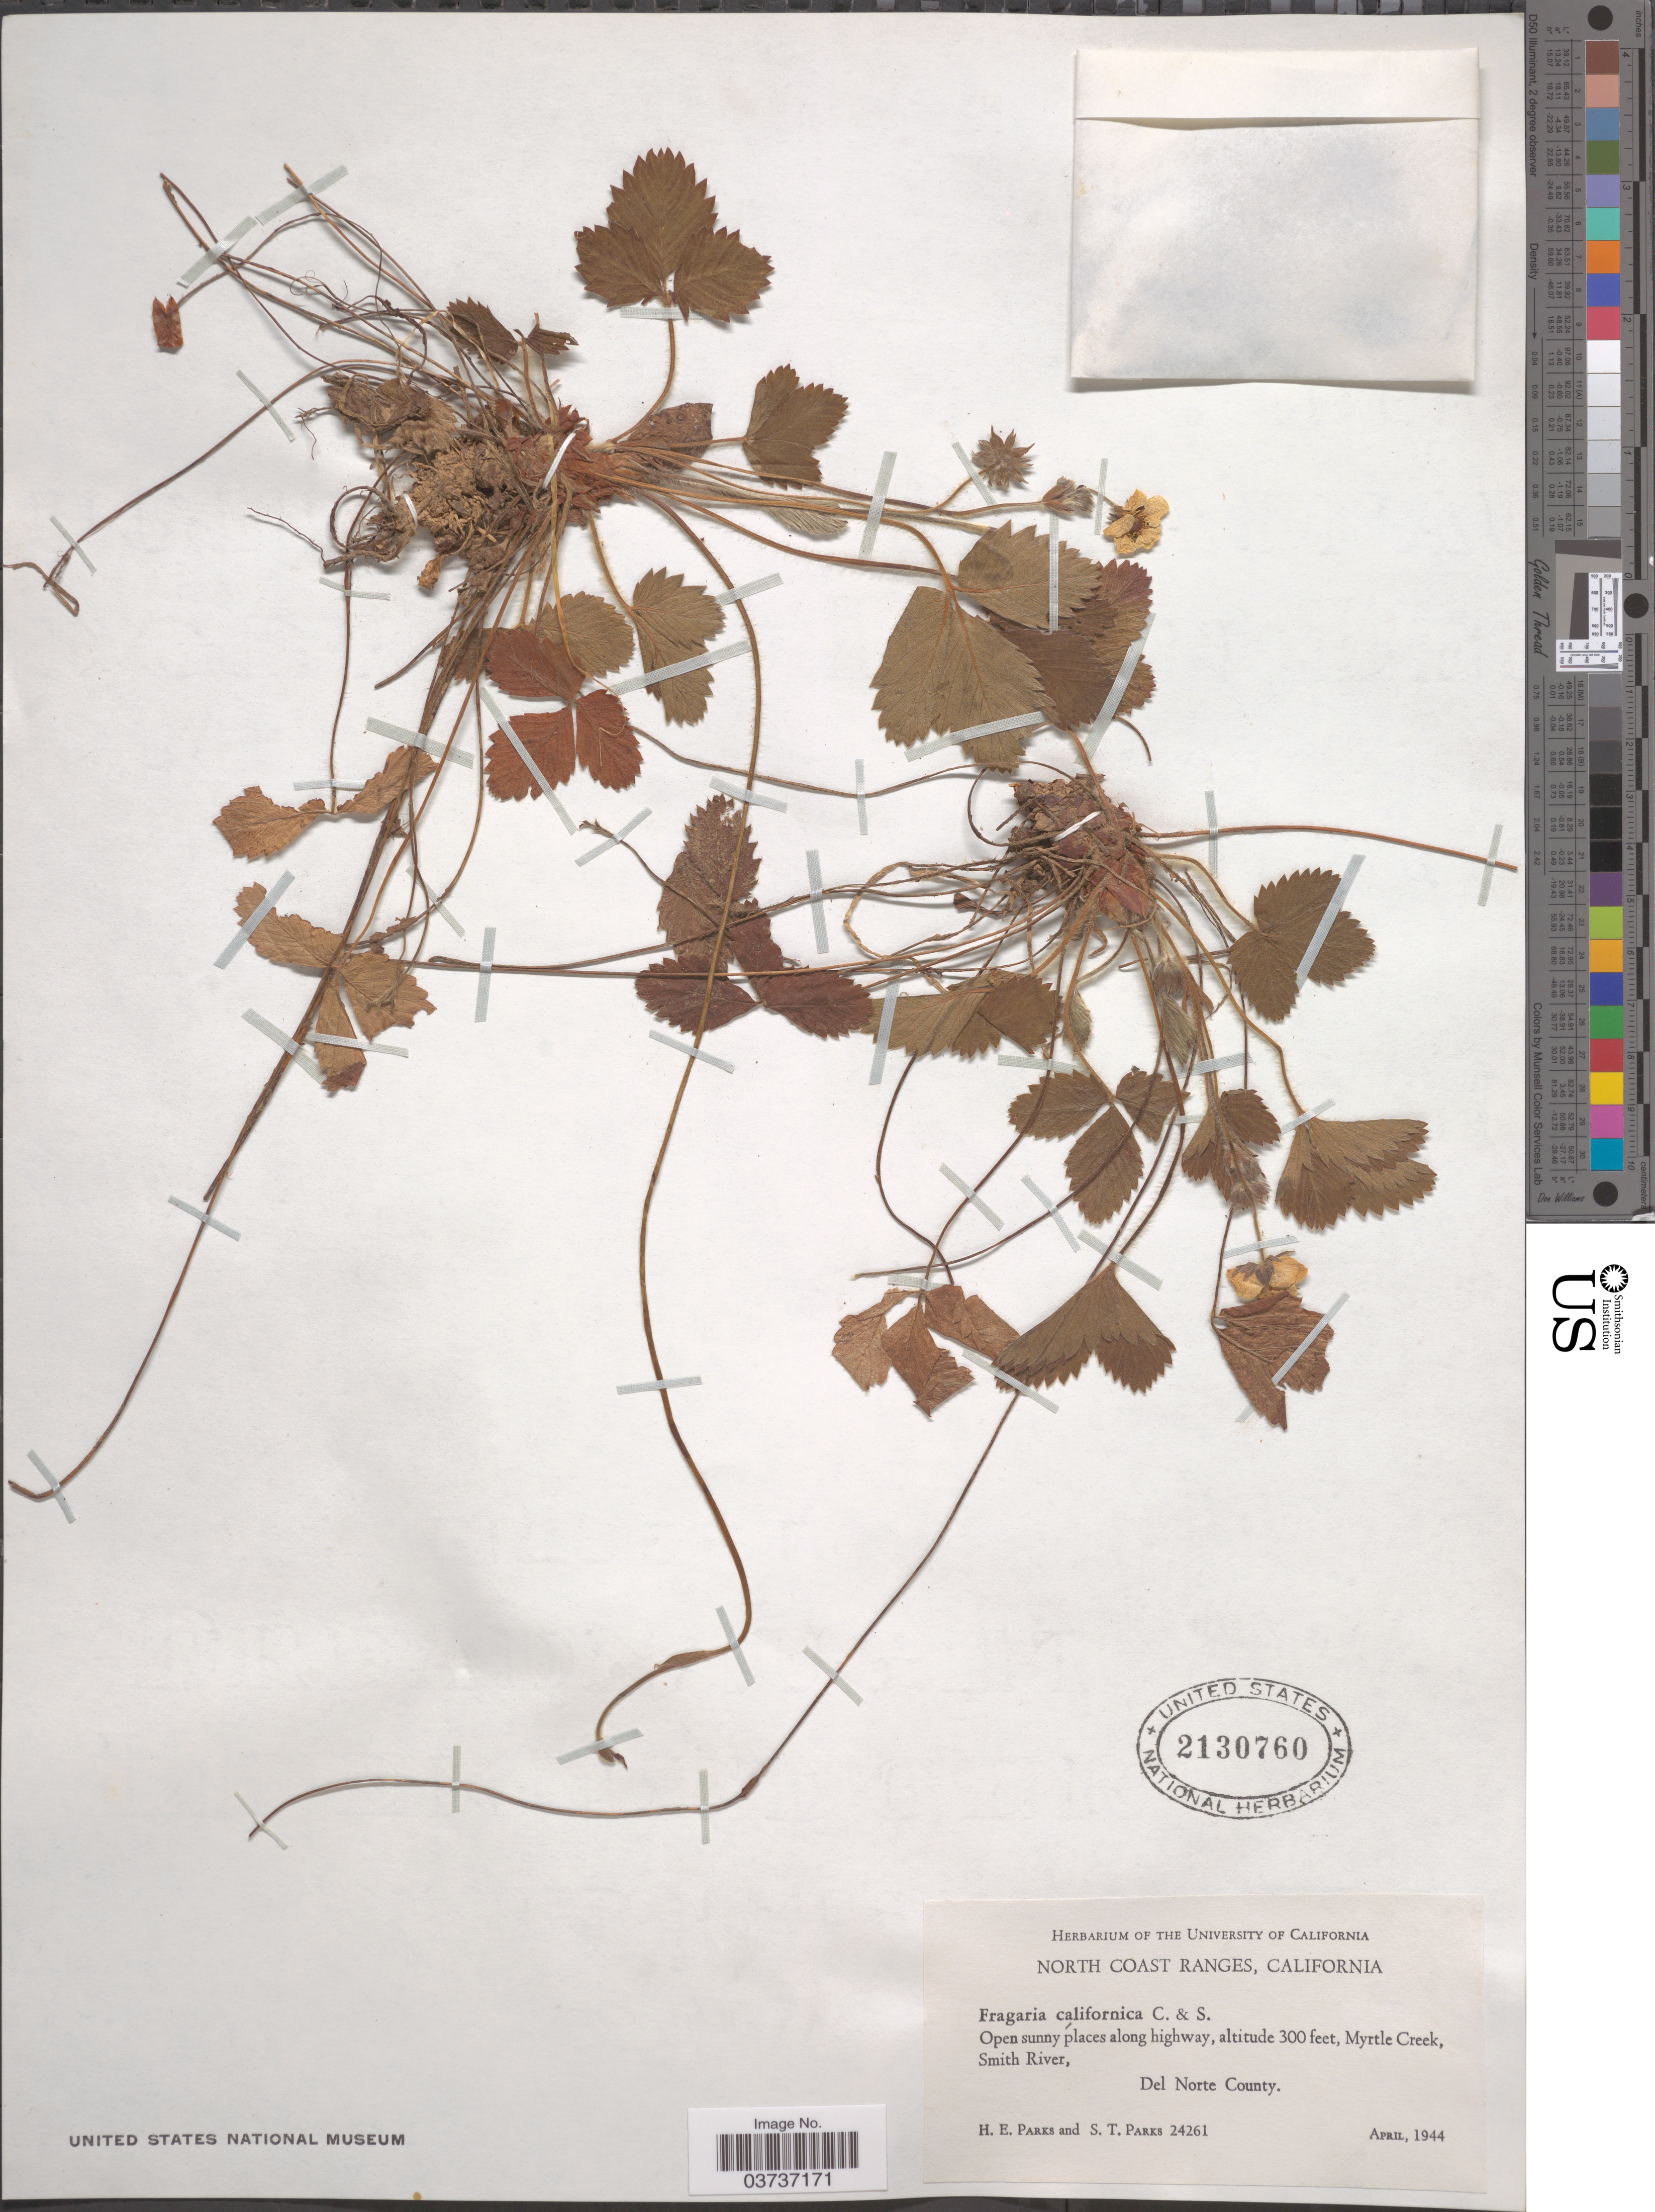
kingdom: Plantae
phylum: Tracheophyta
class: Magnoliopsida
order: Rosales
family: Rosaceae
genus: Fragaria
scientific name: Fragaria californica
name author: Cham. & Schltdl.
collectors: H. E. Parks & S. Parks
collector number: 24261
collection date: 1944-04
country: United States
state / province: California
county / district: Del Norte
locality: North Coast Ranges. Myrtle Creek, Smith River, Del Norte County.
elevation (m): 91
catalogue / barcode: US 2130760